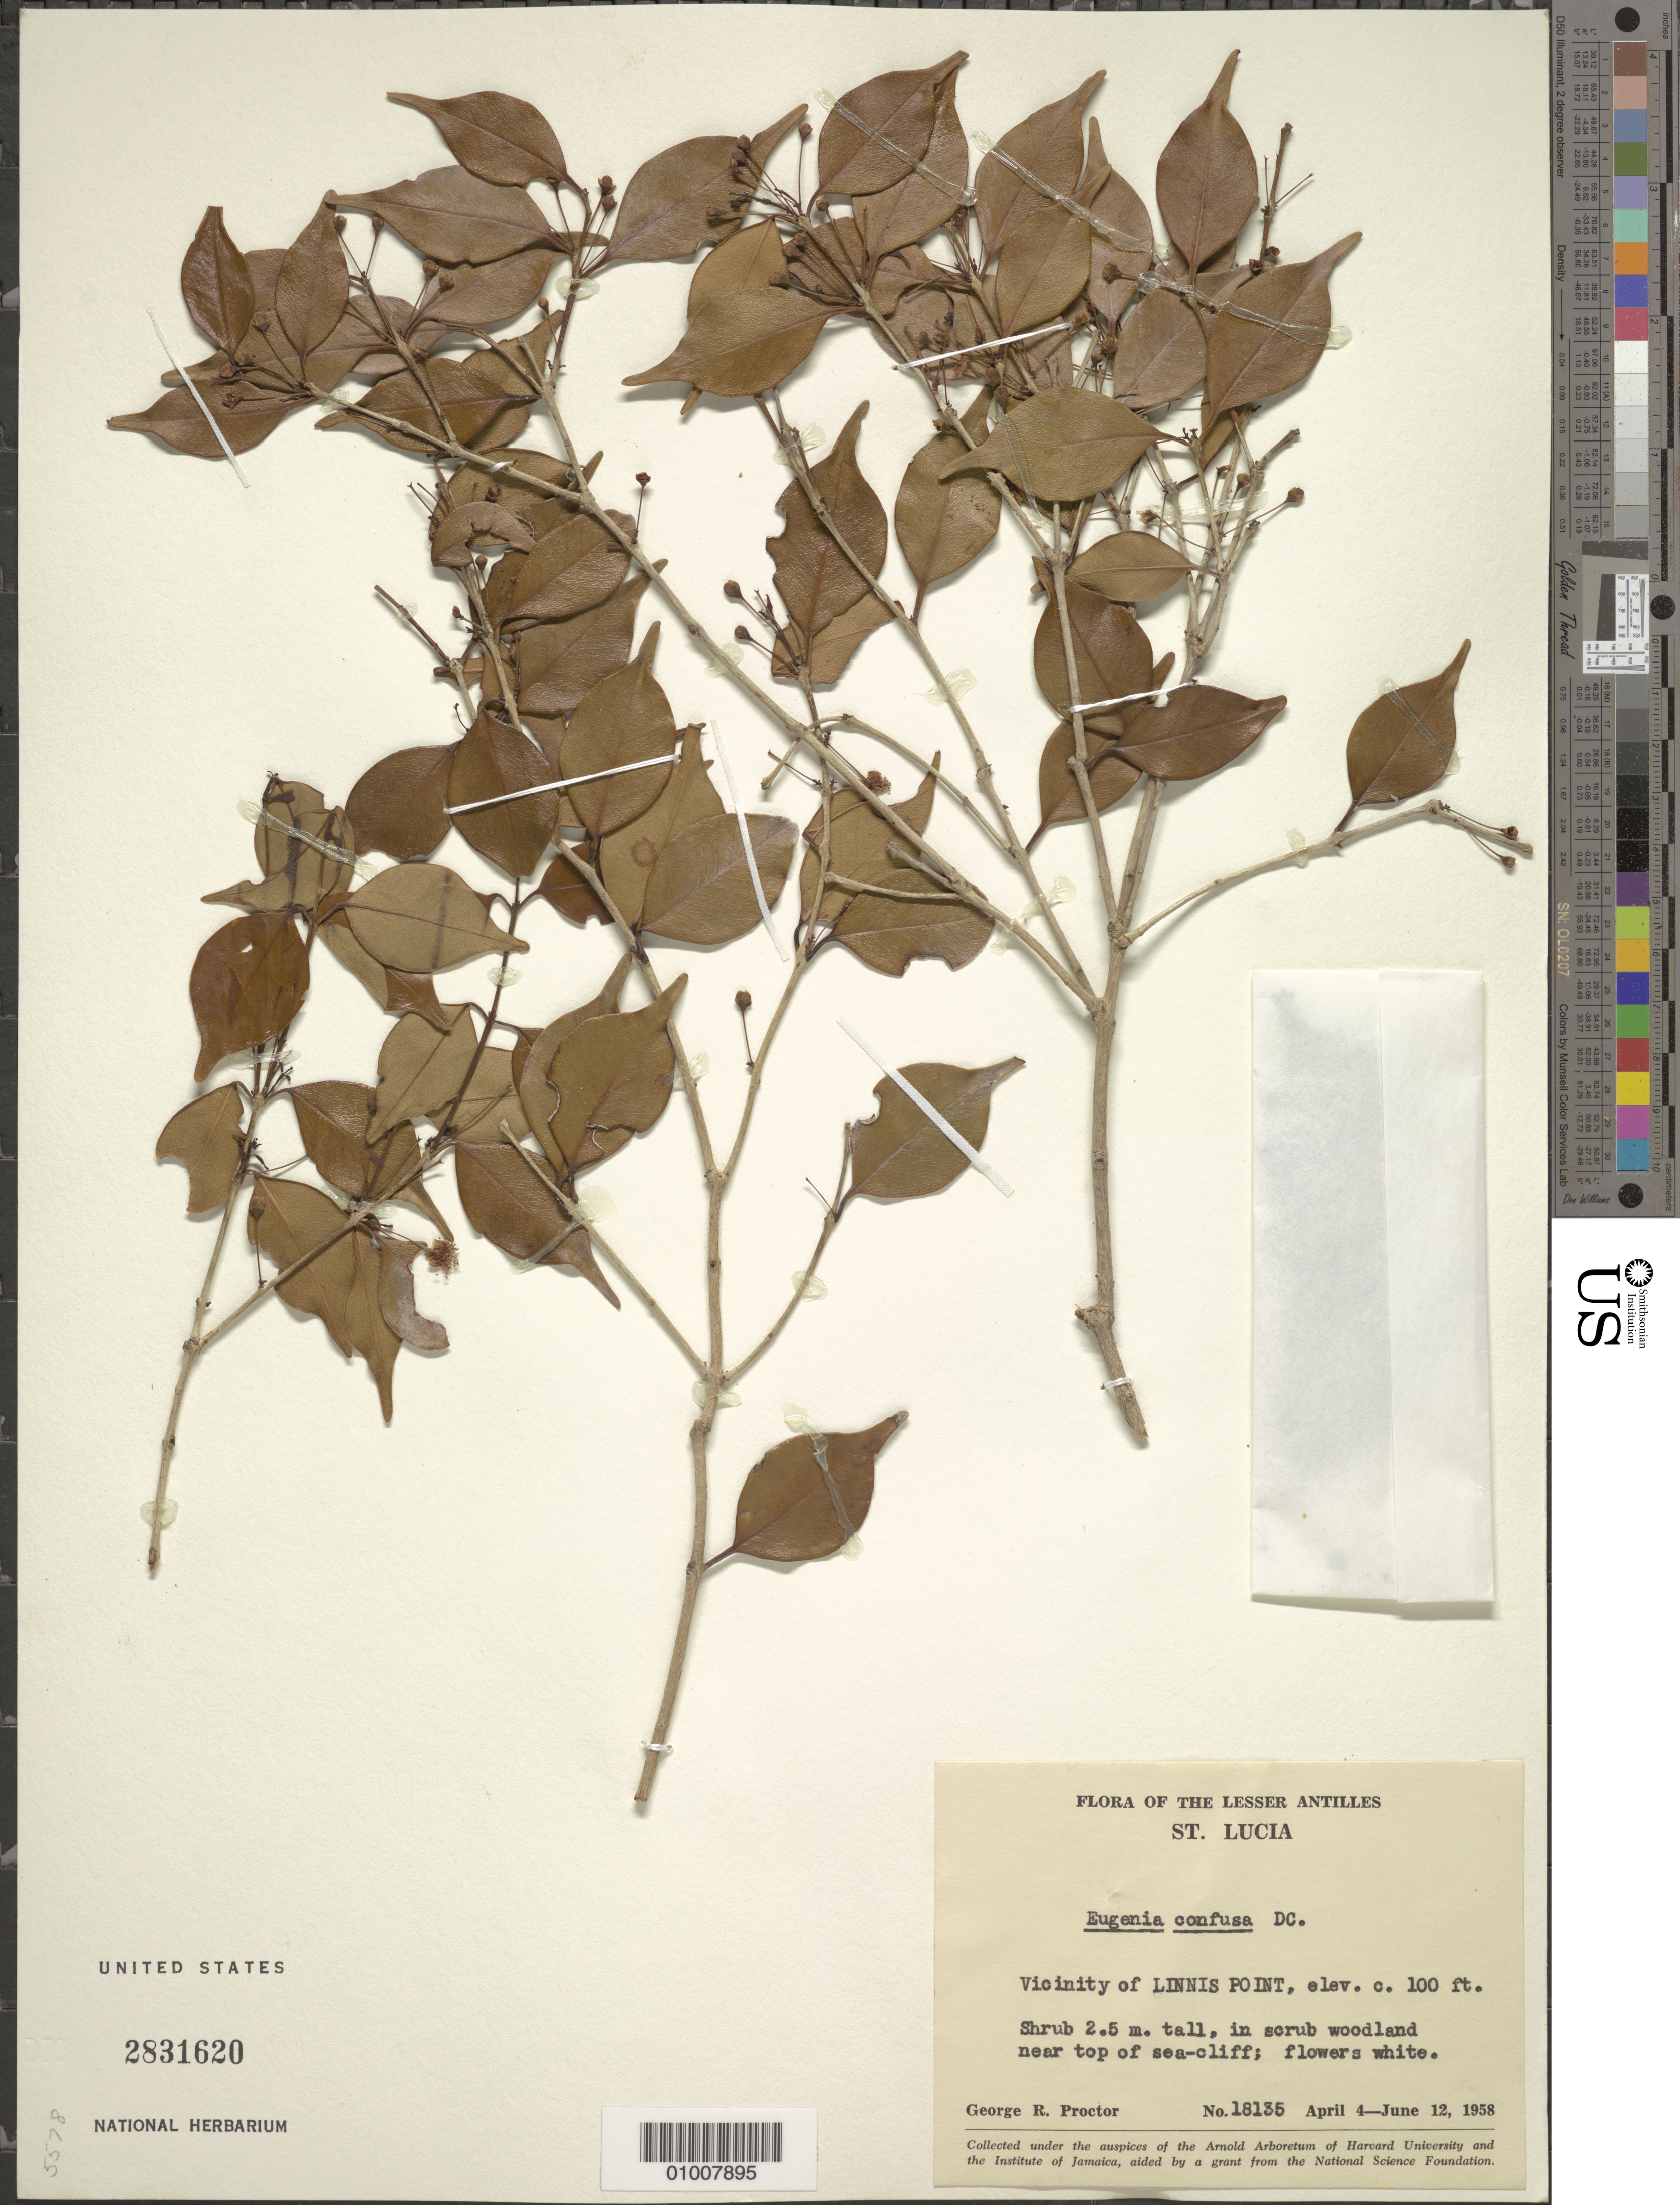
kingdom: Plantae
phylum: Tracheophyta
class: Magnoliopsida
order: Myrtales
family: Myrtaceae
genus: Eugenia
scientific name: Eugenia confusa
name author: DC.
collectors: G. R. Proctor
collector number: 18135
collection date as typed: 04 Apr 1958 to 12 Jun 1958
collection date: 1958-04-04/1958-06-12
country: St. Lucia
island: St. Lucia I.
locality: Vicinity of Linnis Point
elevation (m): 30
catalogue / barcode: US 2831620